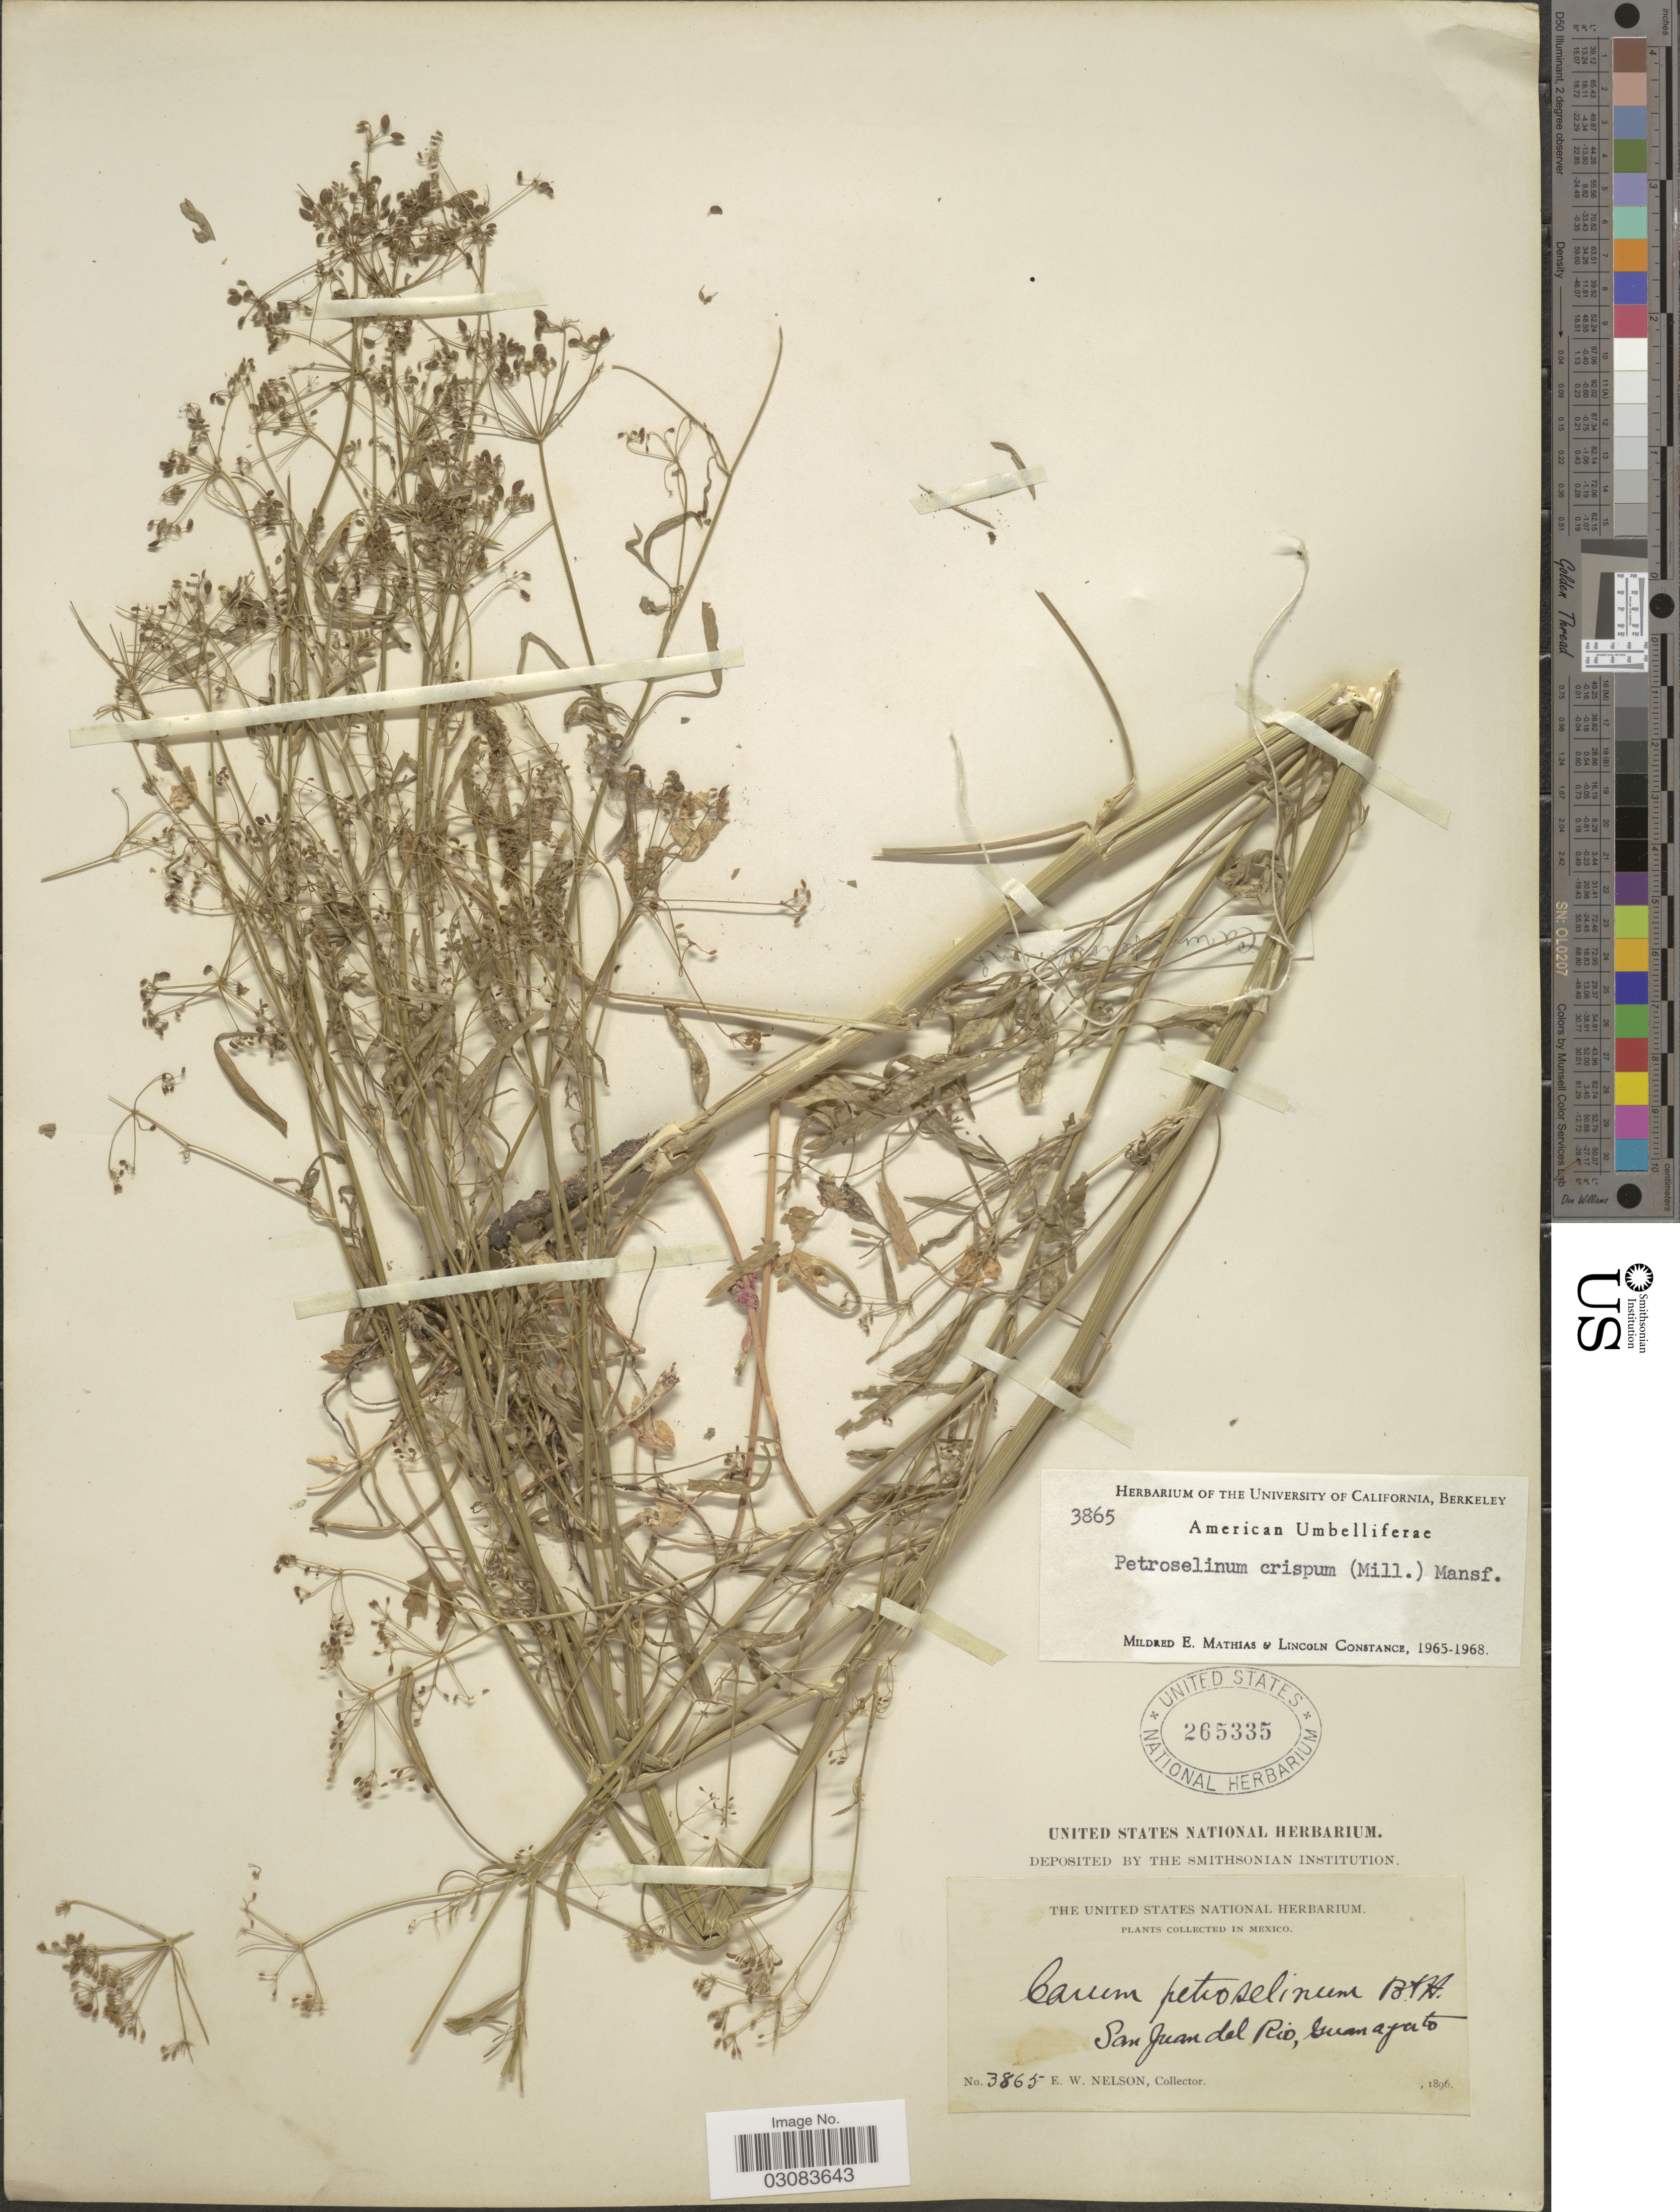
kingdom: Plantae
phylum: Tracheophyta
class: Magnoliopsida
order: Apiales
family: Apiaceae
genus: Petroselinum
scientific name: Petroselinum crispum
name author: (Mill.) Fuss.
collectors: E. W. Nelson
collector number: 3865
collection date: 1896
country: Mexico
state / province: Guanajuato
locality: San Juan del Rio, Guanajuato.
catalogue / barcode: US 265335